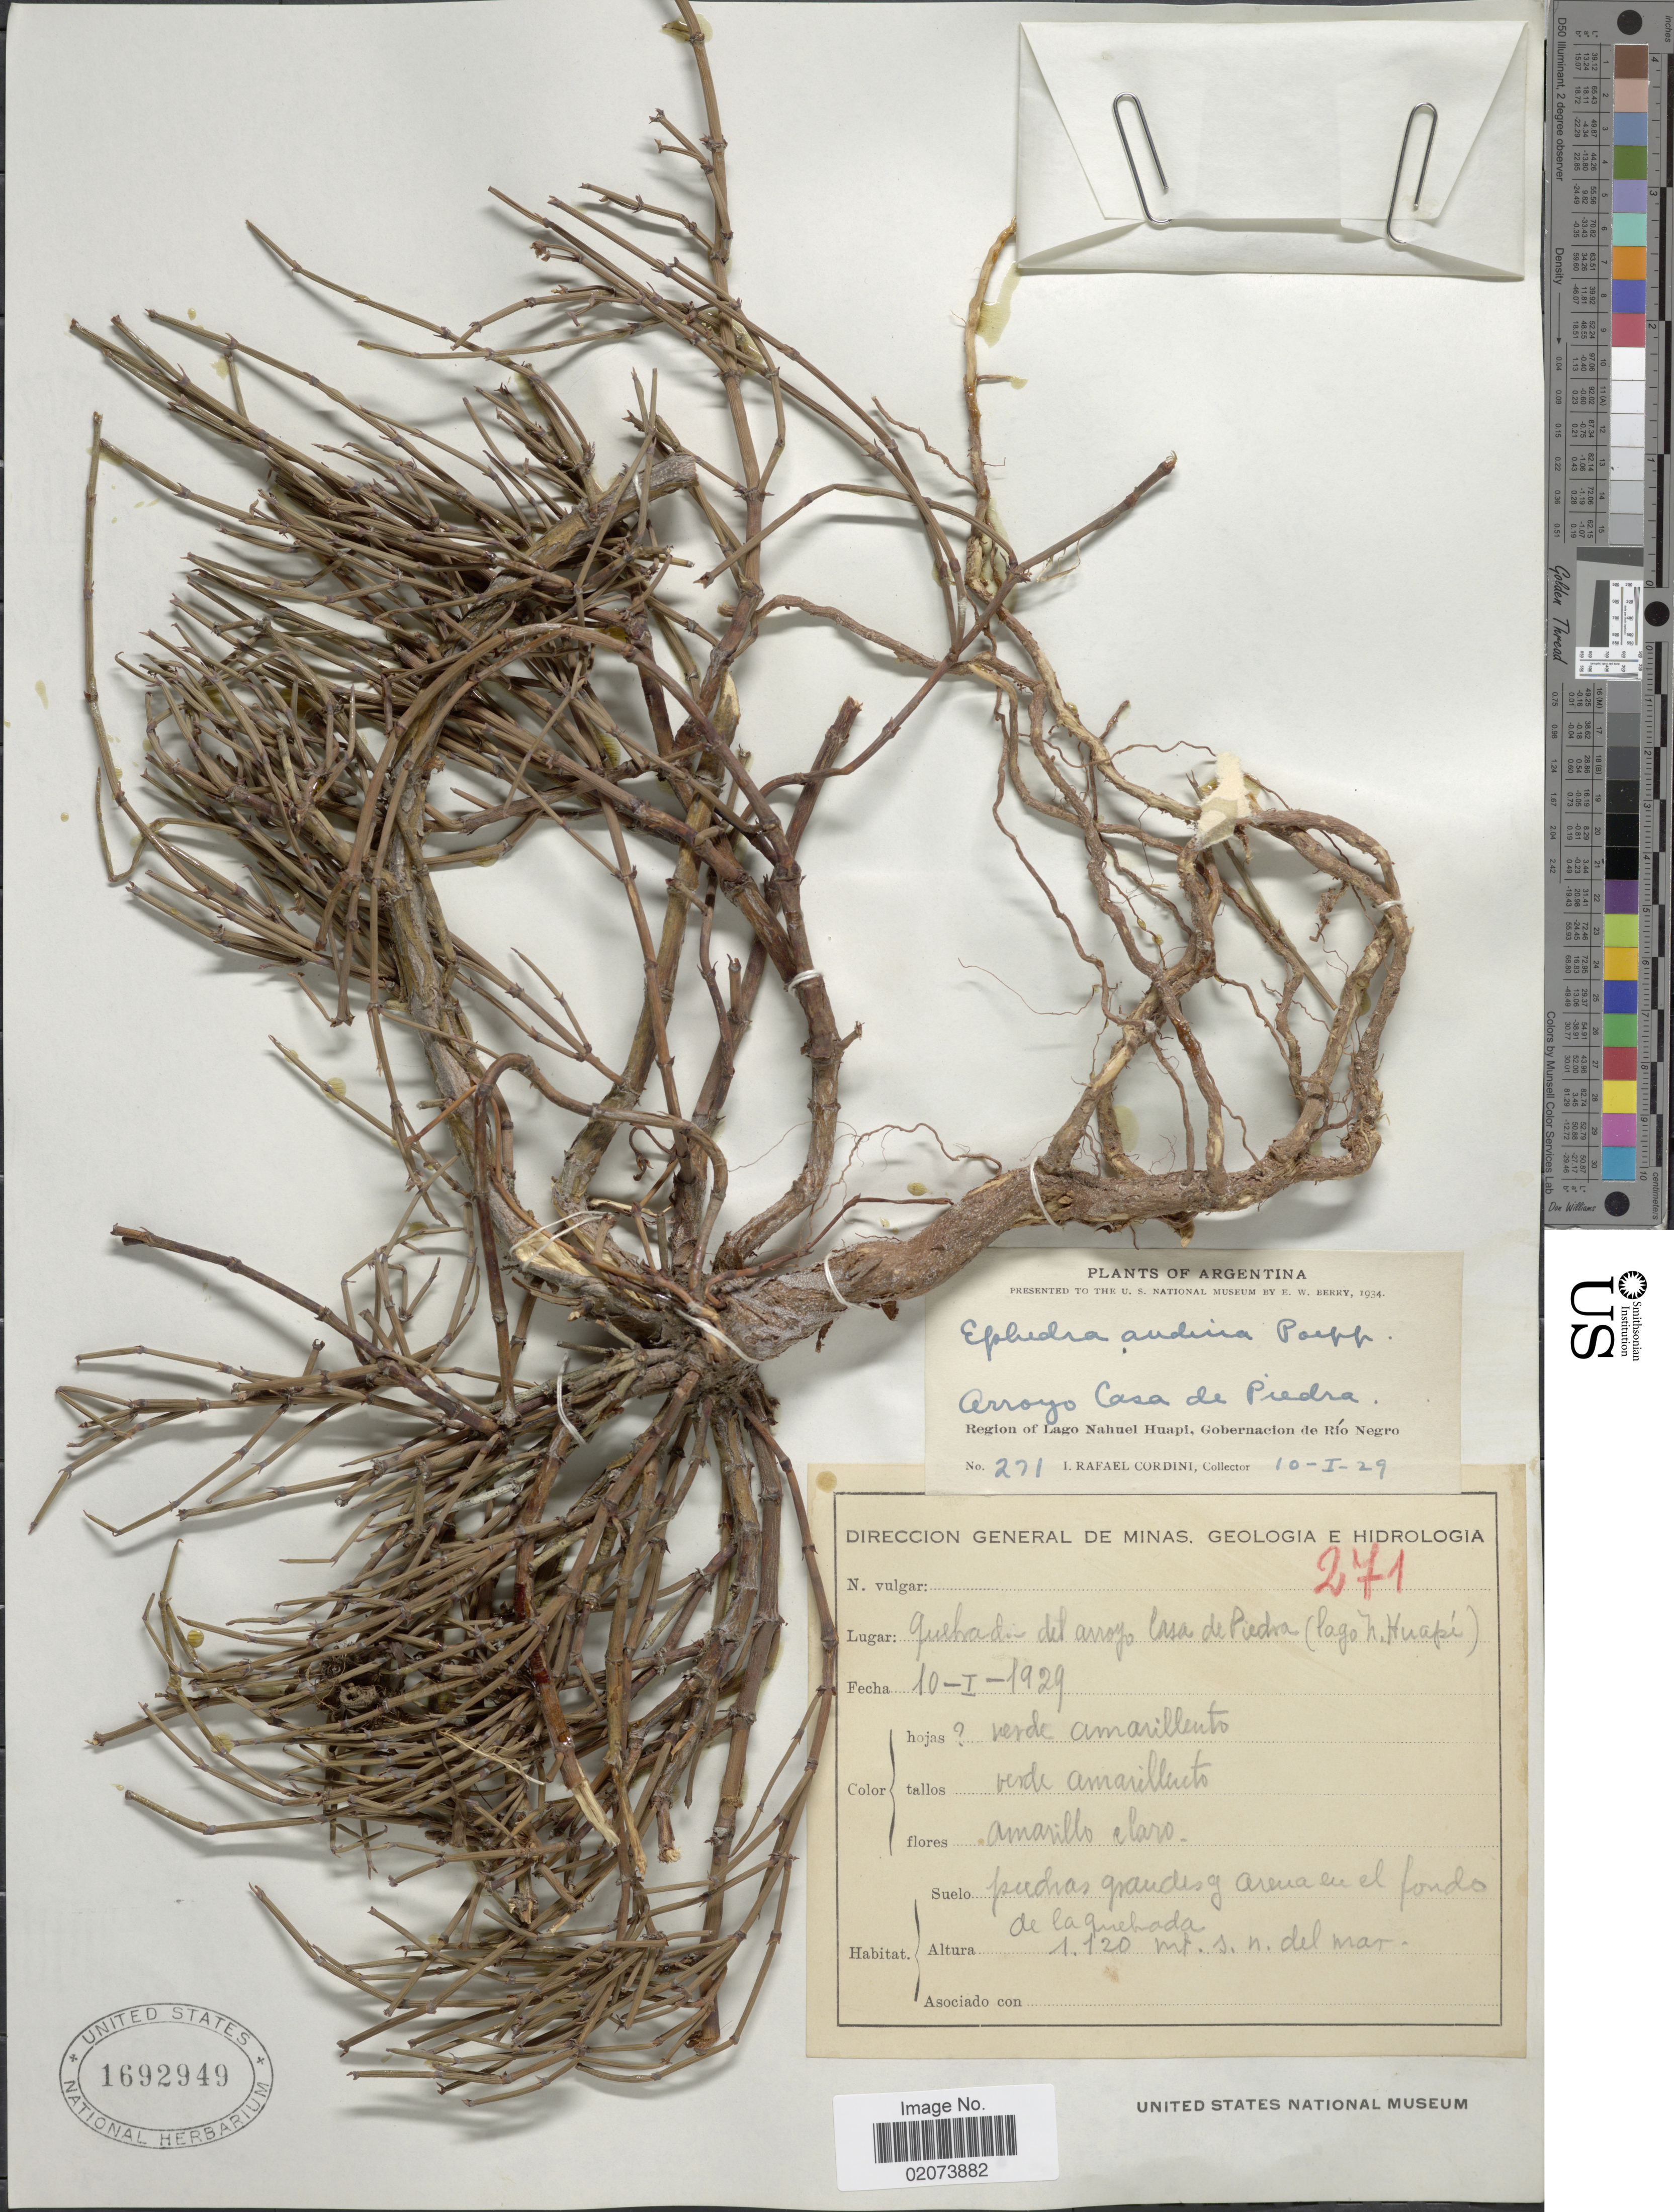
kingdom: Plantae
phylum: Tracheophyta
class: Gnetopsida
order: Ephedrales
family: Ephedraceae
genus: Ephedra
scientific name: Ephedra chilensis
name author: C. Presl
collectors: I. Cordini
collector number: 271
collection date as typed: Transcribed d/m/y: 10/1/29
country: Argentina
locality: Arroyo Casa de Piedra, Region of Lago Nahuel Huapi, Gobernacion de Rio Negro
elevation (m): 1120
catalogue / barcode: US 1692949